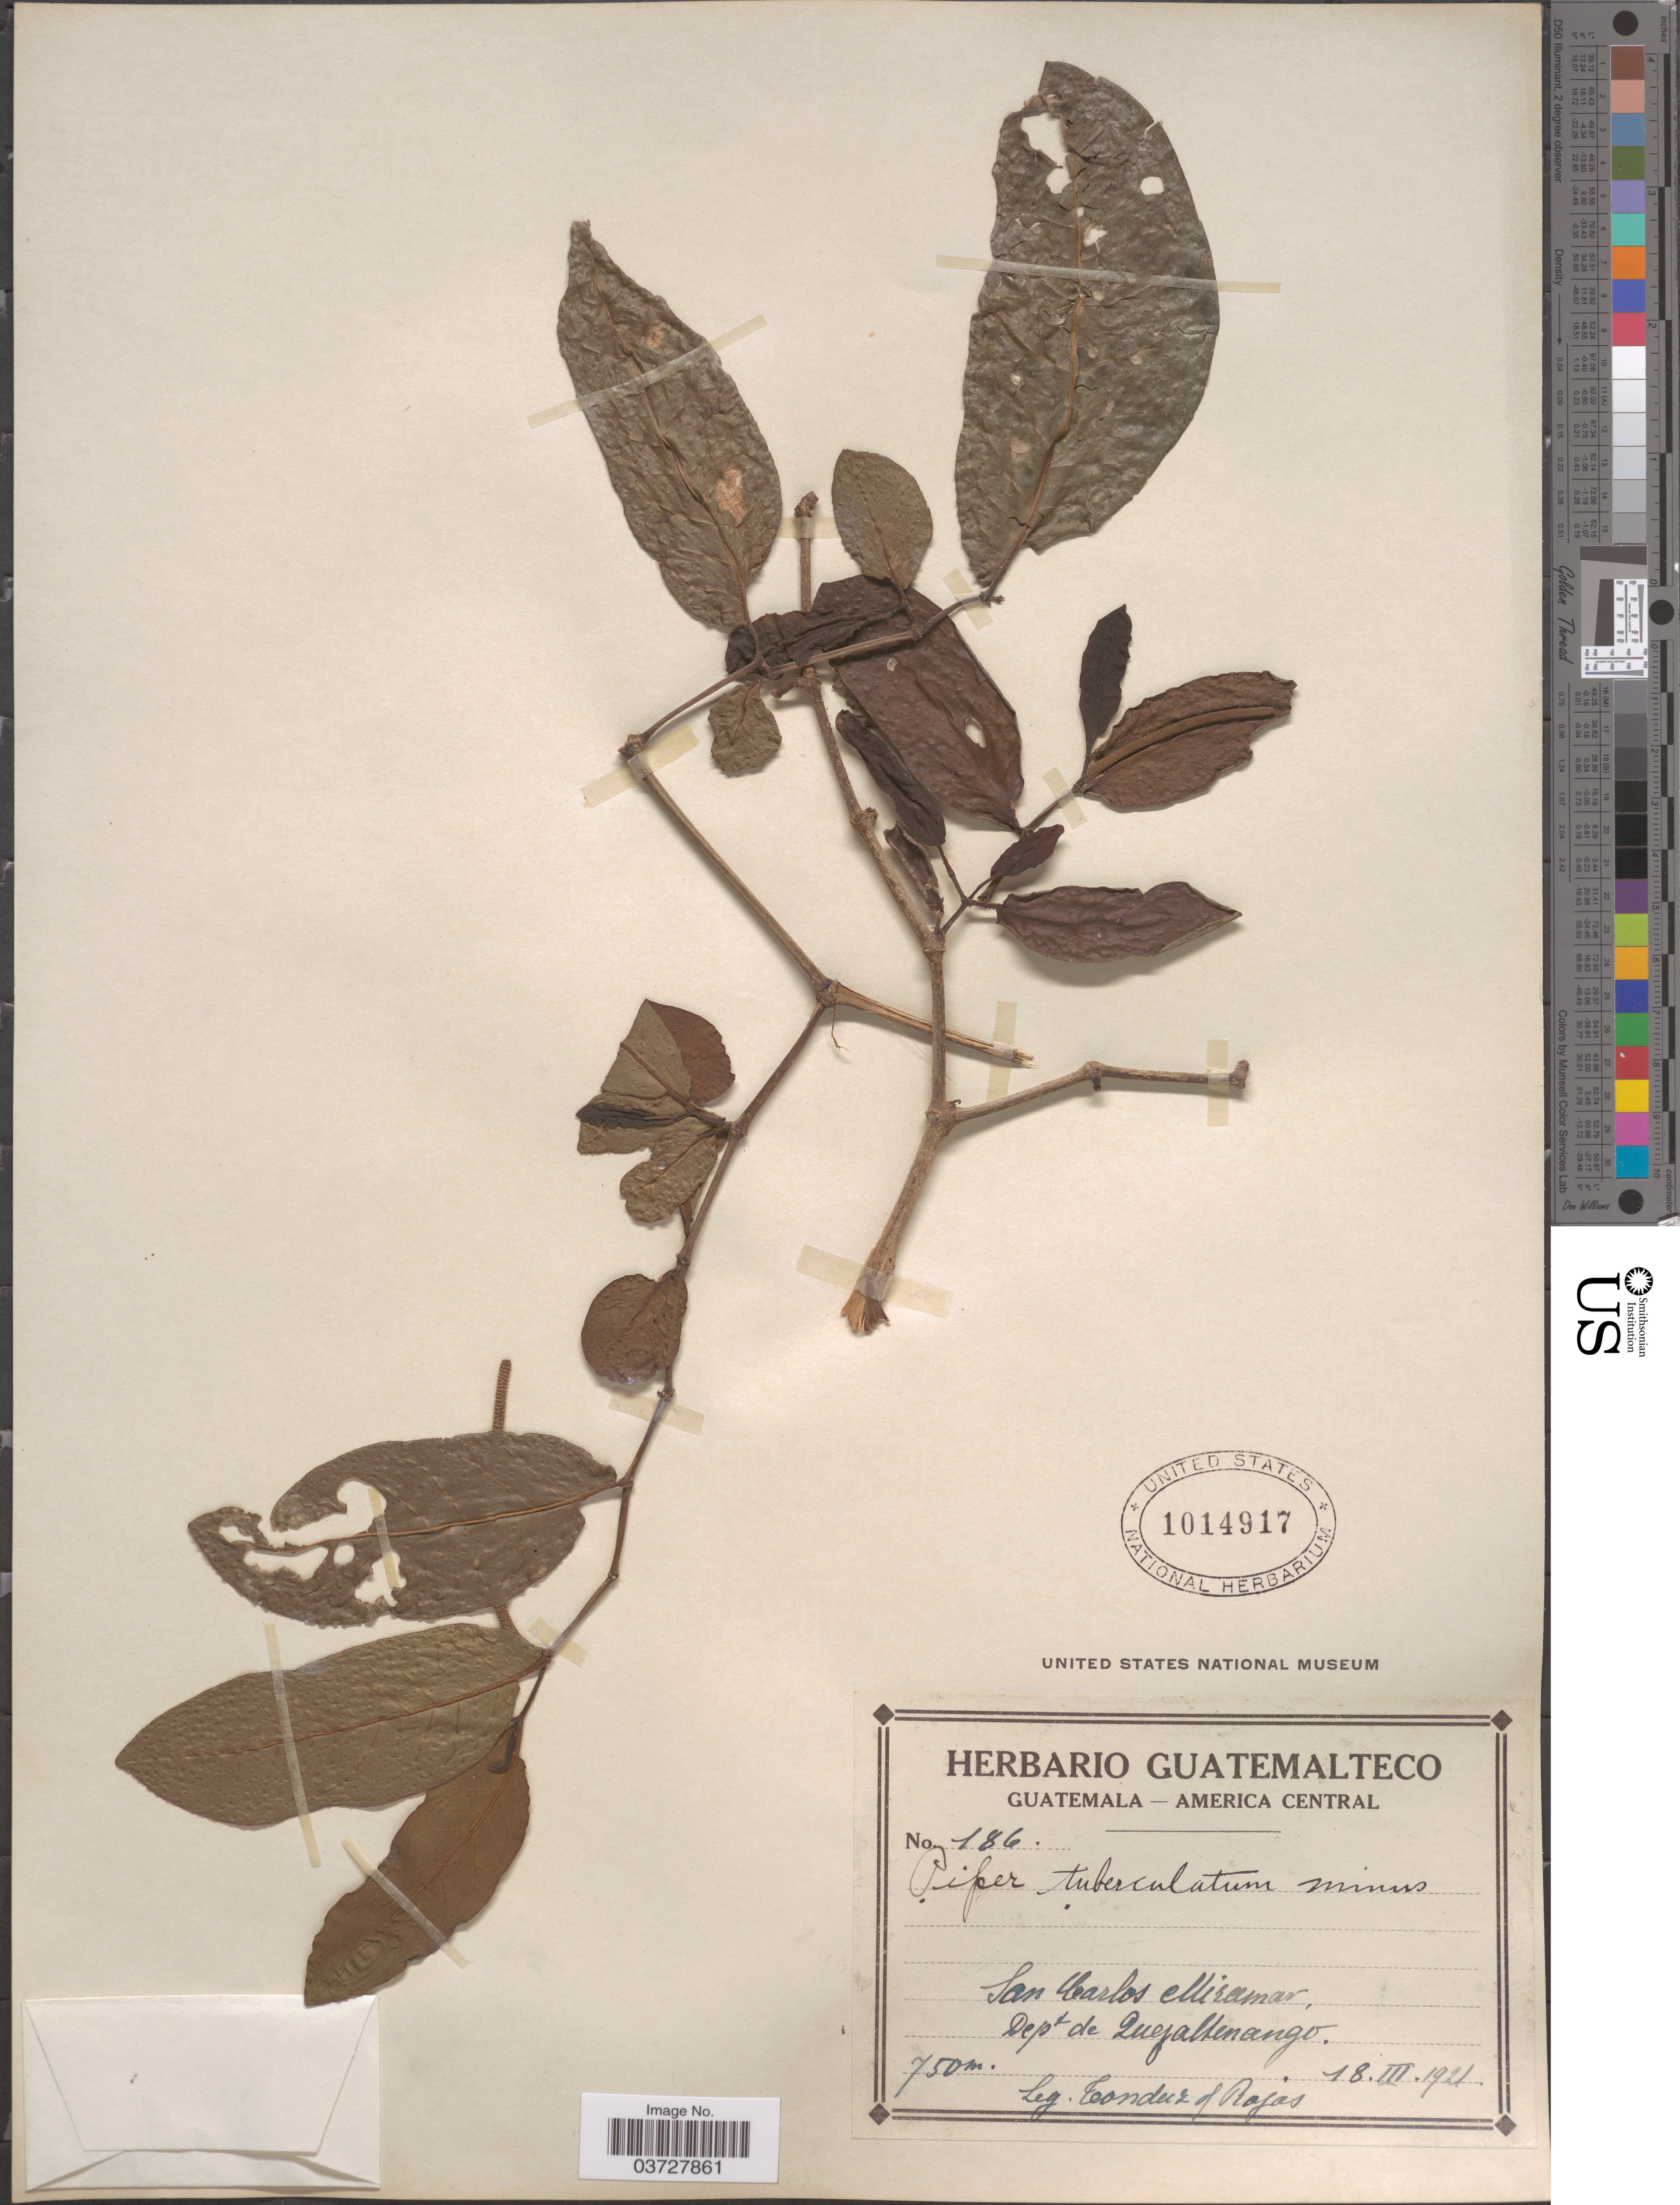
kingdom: Plantae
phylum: Tracheophyta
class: Magnoliopsida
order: Piperales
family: Piperaceae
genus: Piper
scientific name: Piper tuberculatum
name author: Jacq.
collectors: Tonduz & Rojas, --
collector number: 186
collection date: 1921-03-18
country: Guatemala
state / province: Quetzaltenango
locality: San Carlos Miramar. Dept de Quezaltenango.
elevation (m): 750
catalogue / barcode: US 1014917